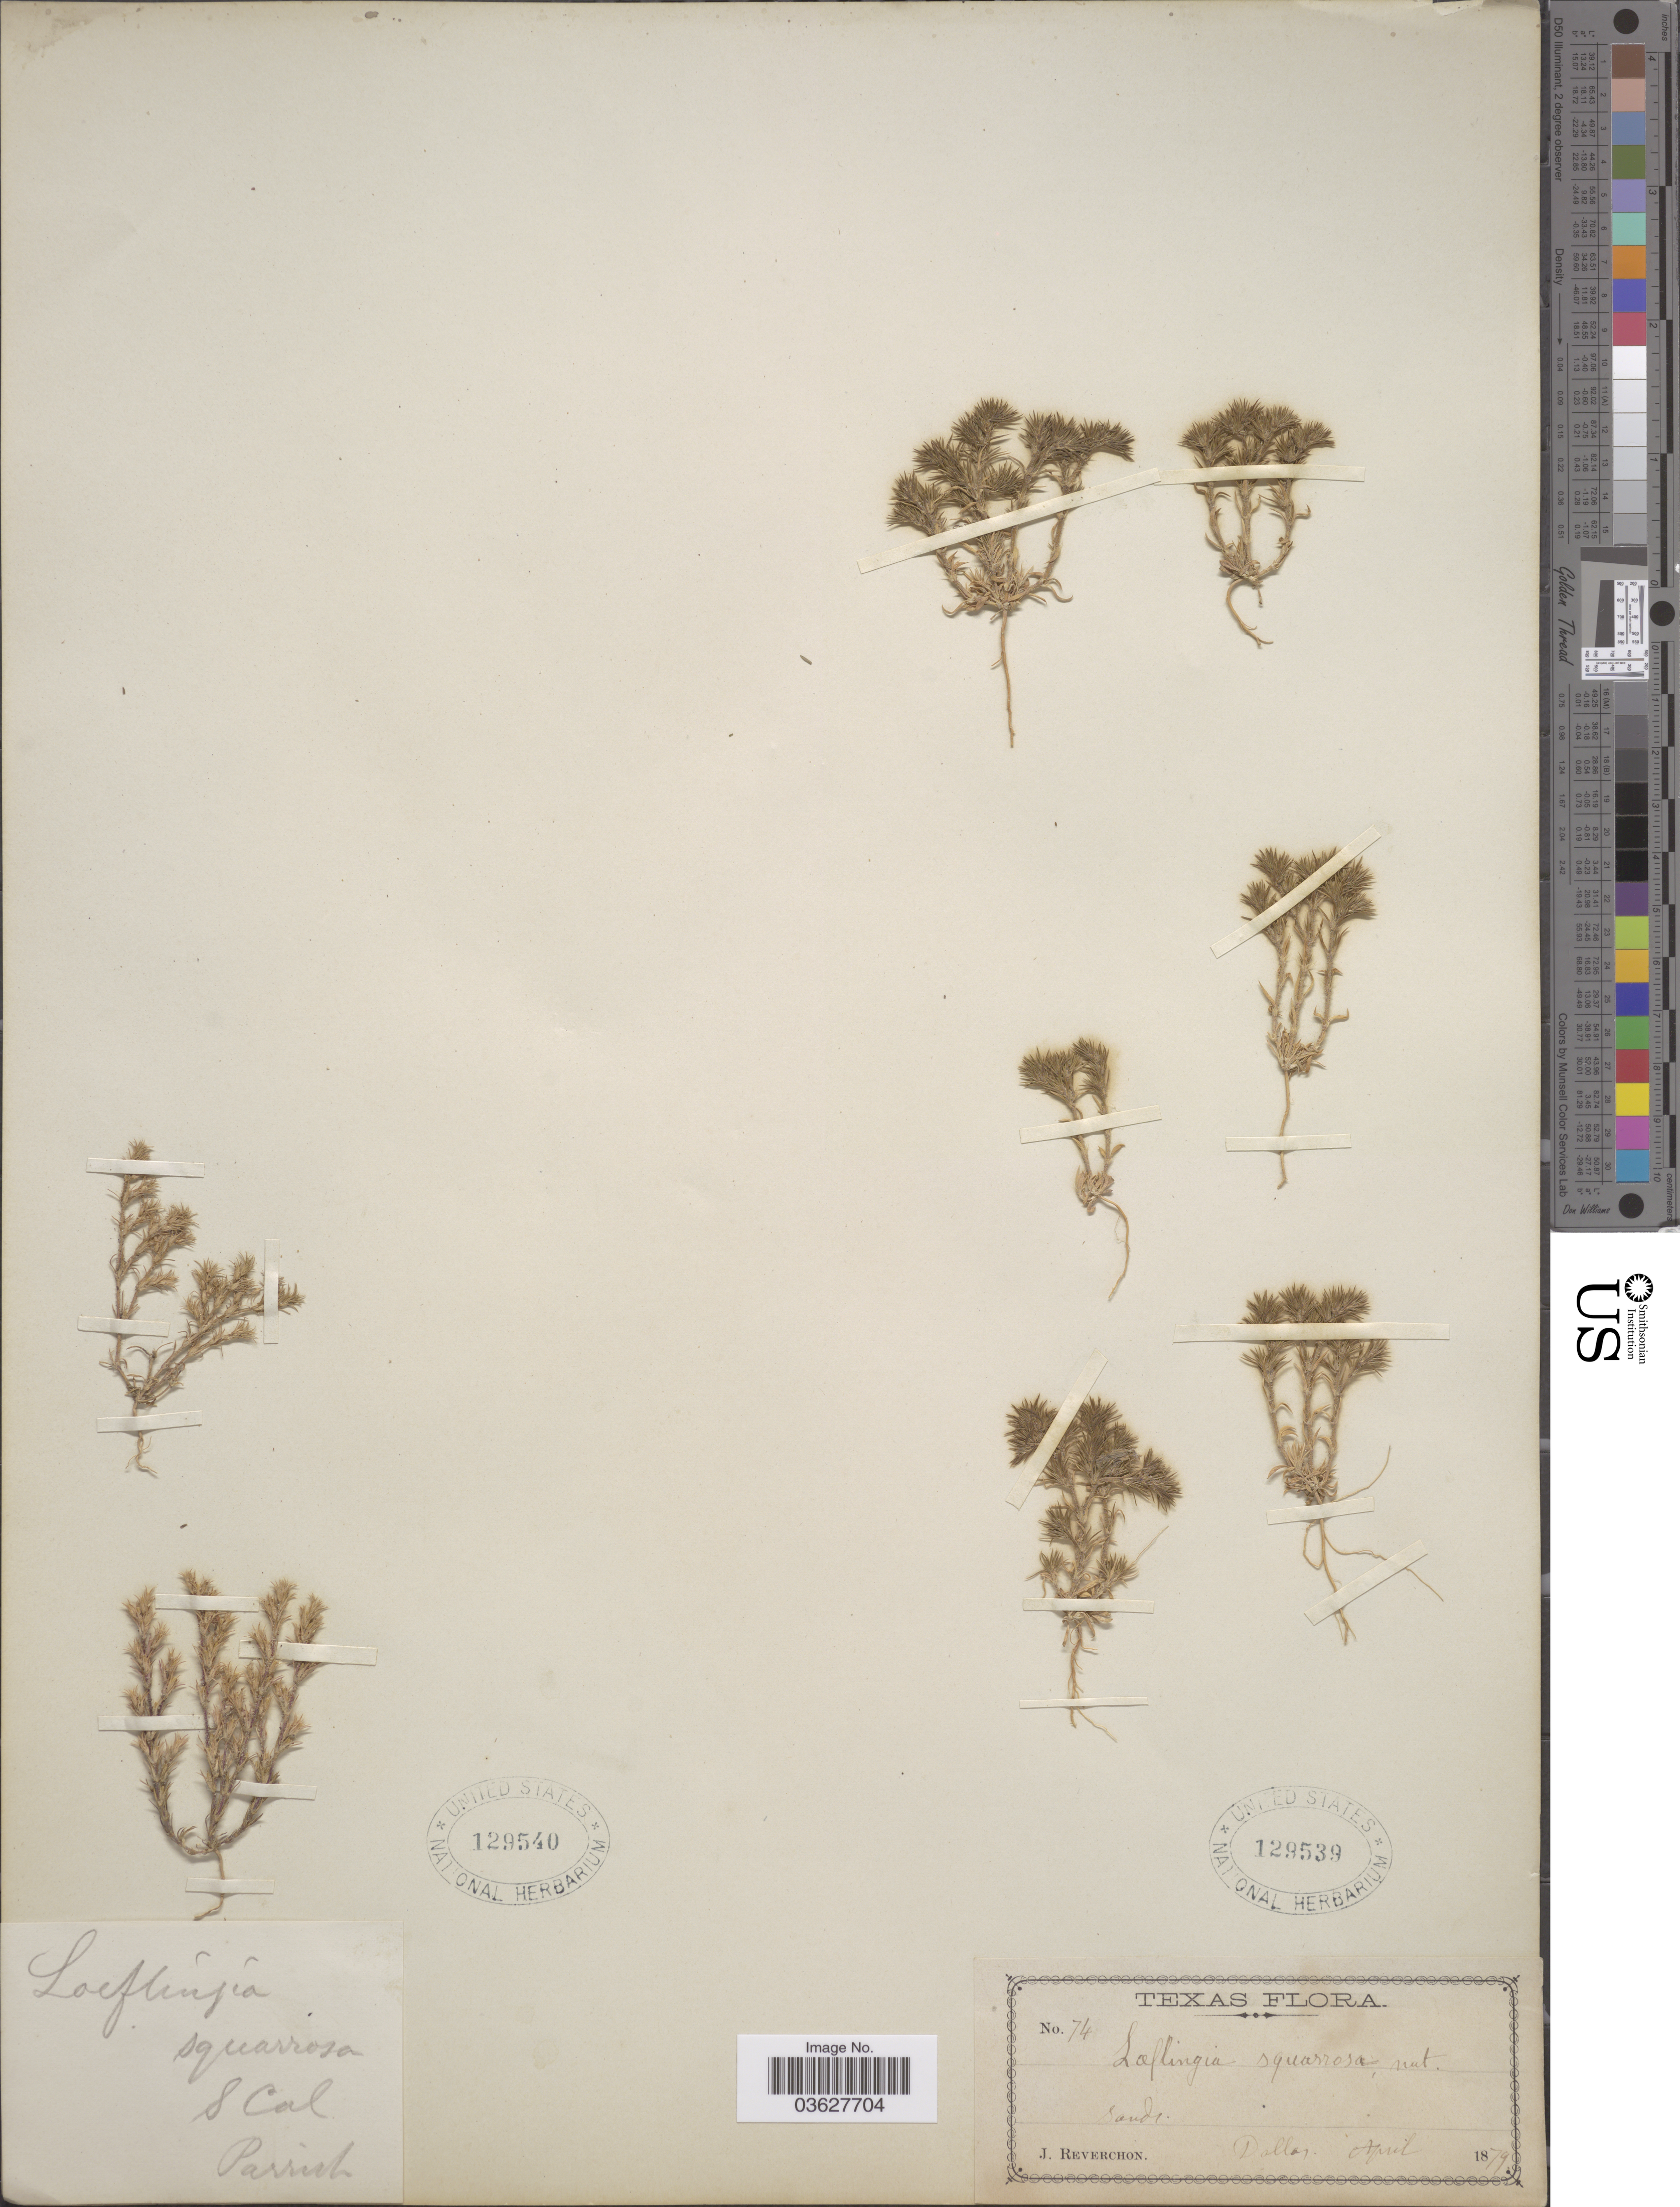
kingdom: Plantae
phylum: Tracheophyta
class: Magnoliopsida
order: Caryophyllales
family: Caryophyllaceae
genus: Loeflingia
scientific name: Loeflingia texana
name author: Hook.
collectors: J. Reverchon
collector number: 74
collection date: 1879-04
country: United States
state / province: Texas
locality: Dallas.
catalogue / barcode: US 129539-2